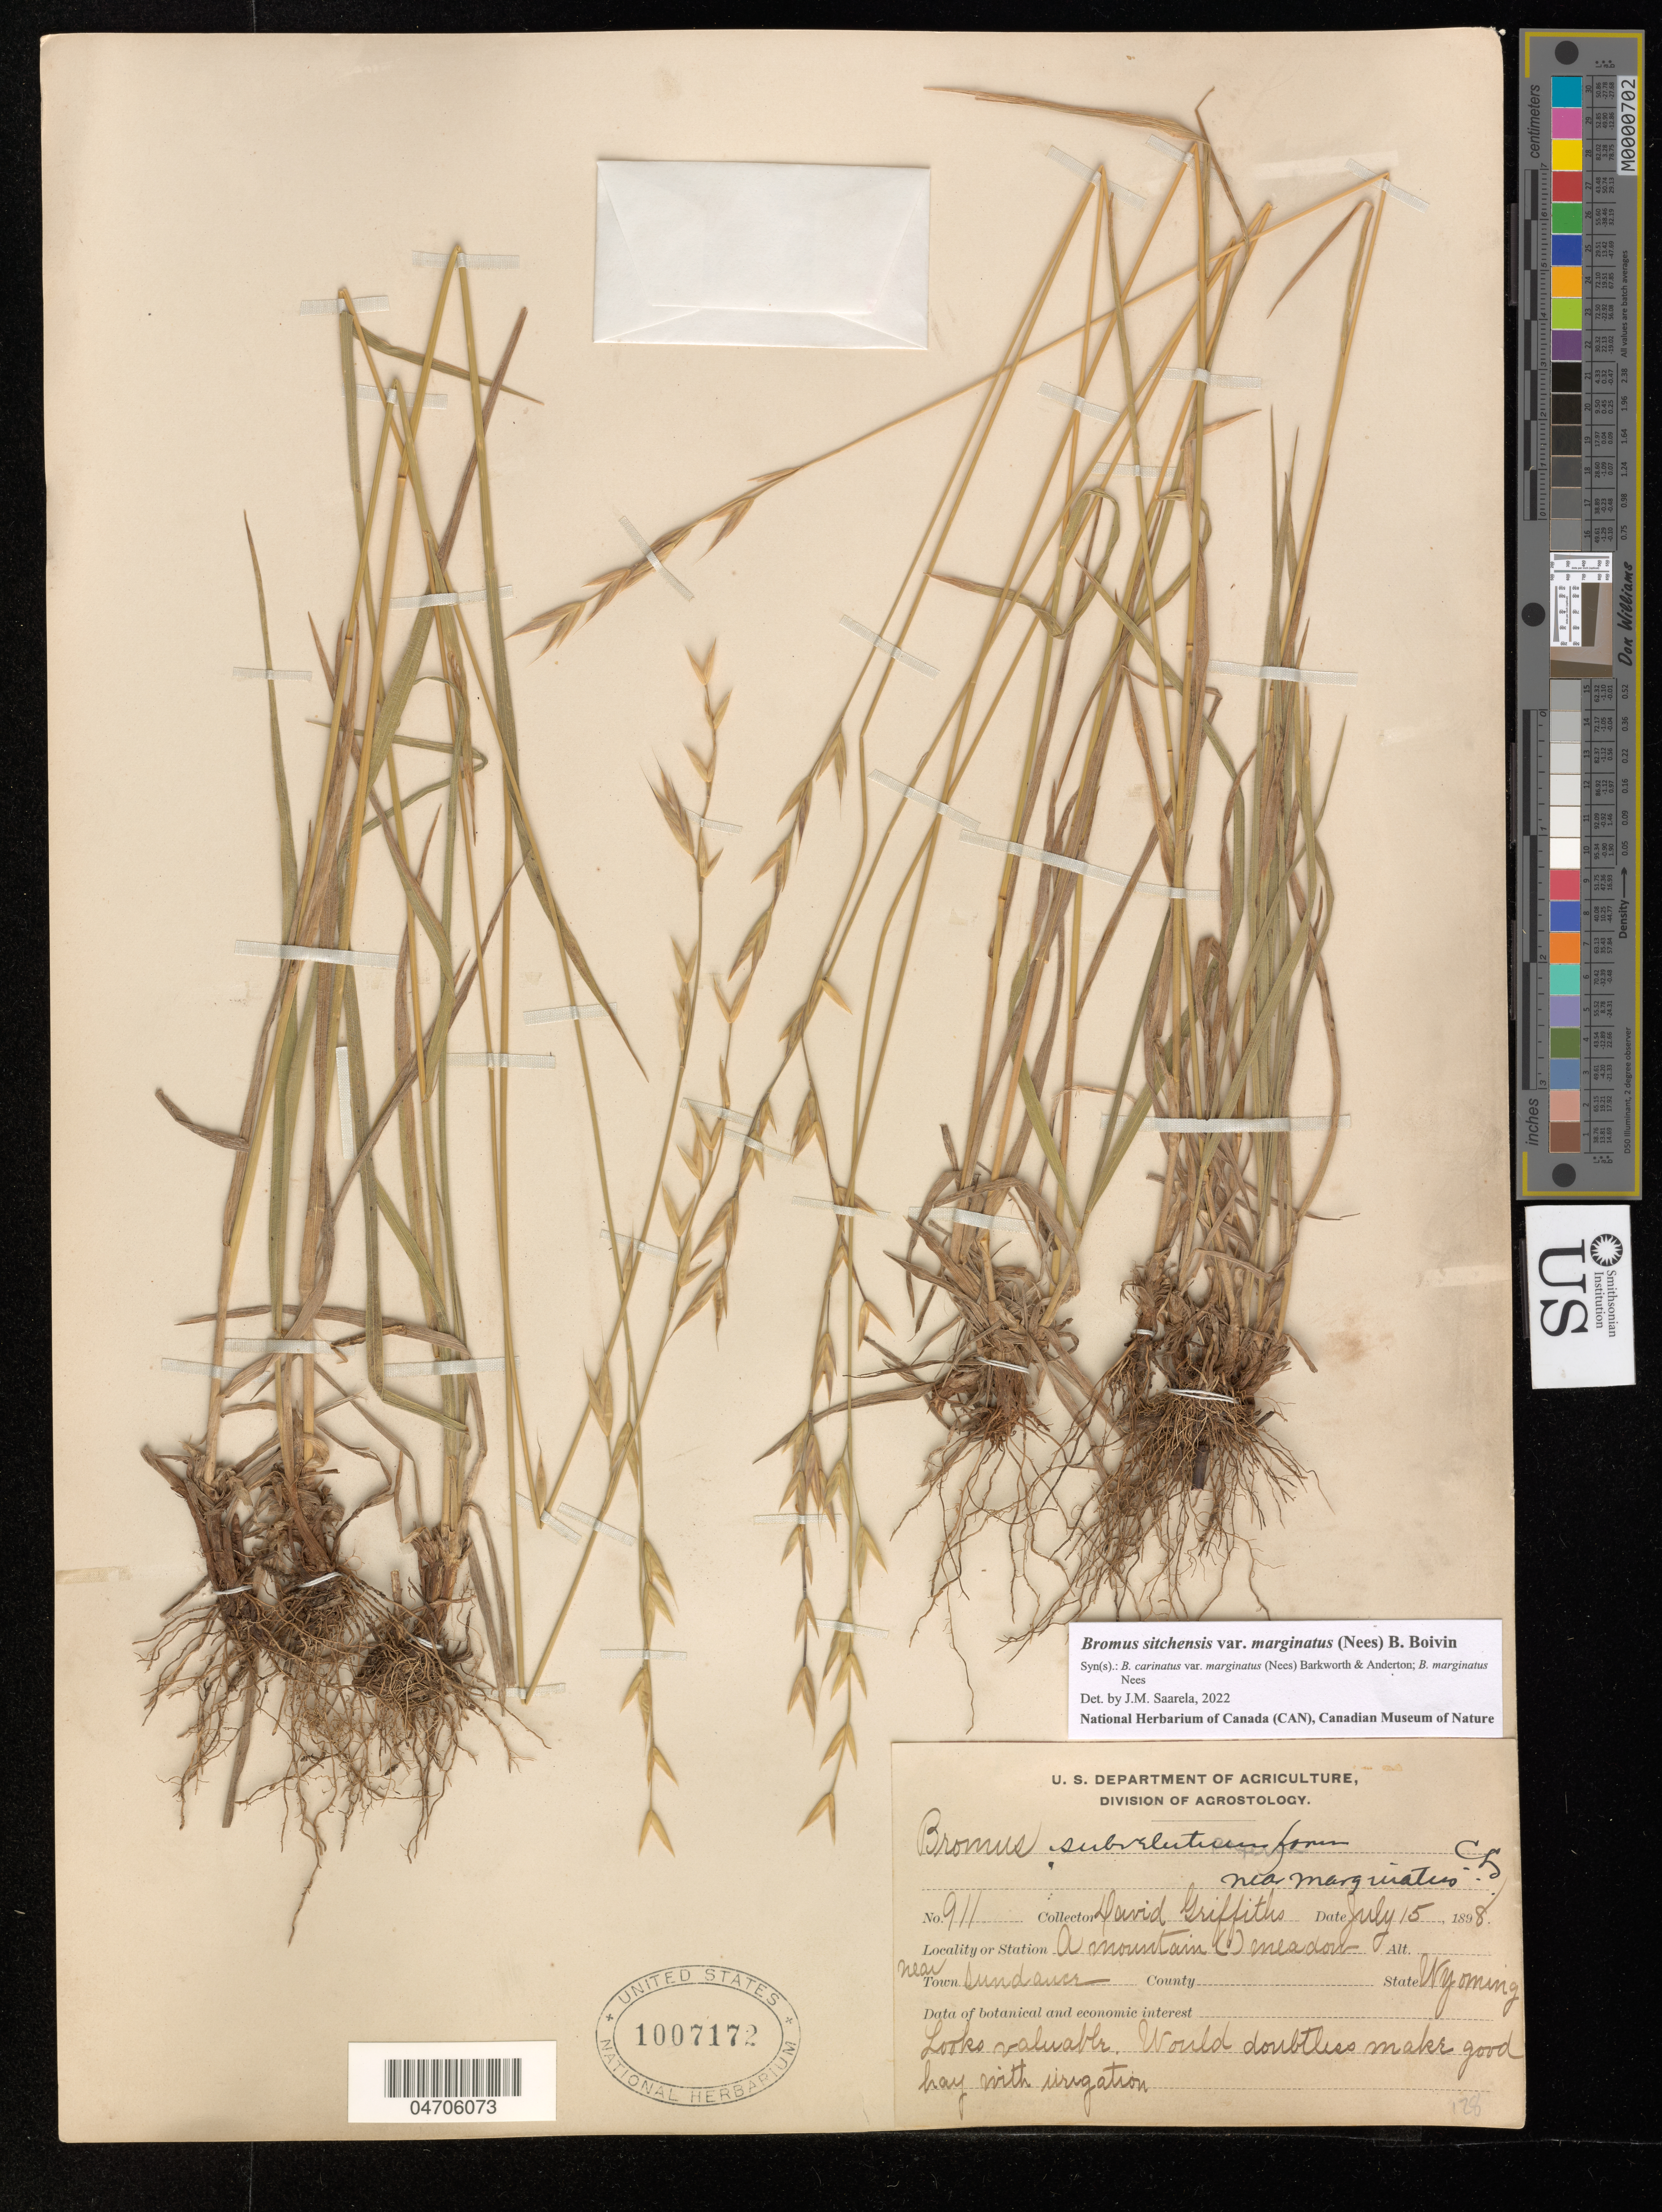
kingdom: Plantae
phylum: Tracheophyta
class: Liliopsida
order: Poales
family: Poaceae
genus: Bromus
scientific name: Bromus sitchensis var. polyanthus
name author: (Scribn. ex Shear) R.E. Brainerd & Otting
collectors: D. Griffiths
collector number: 911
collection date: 1898-07-15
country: United States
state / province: Wyoming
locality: A mountain (o) meadow near Sundance.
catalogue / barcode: US 1007172